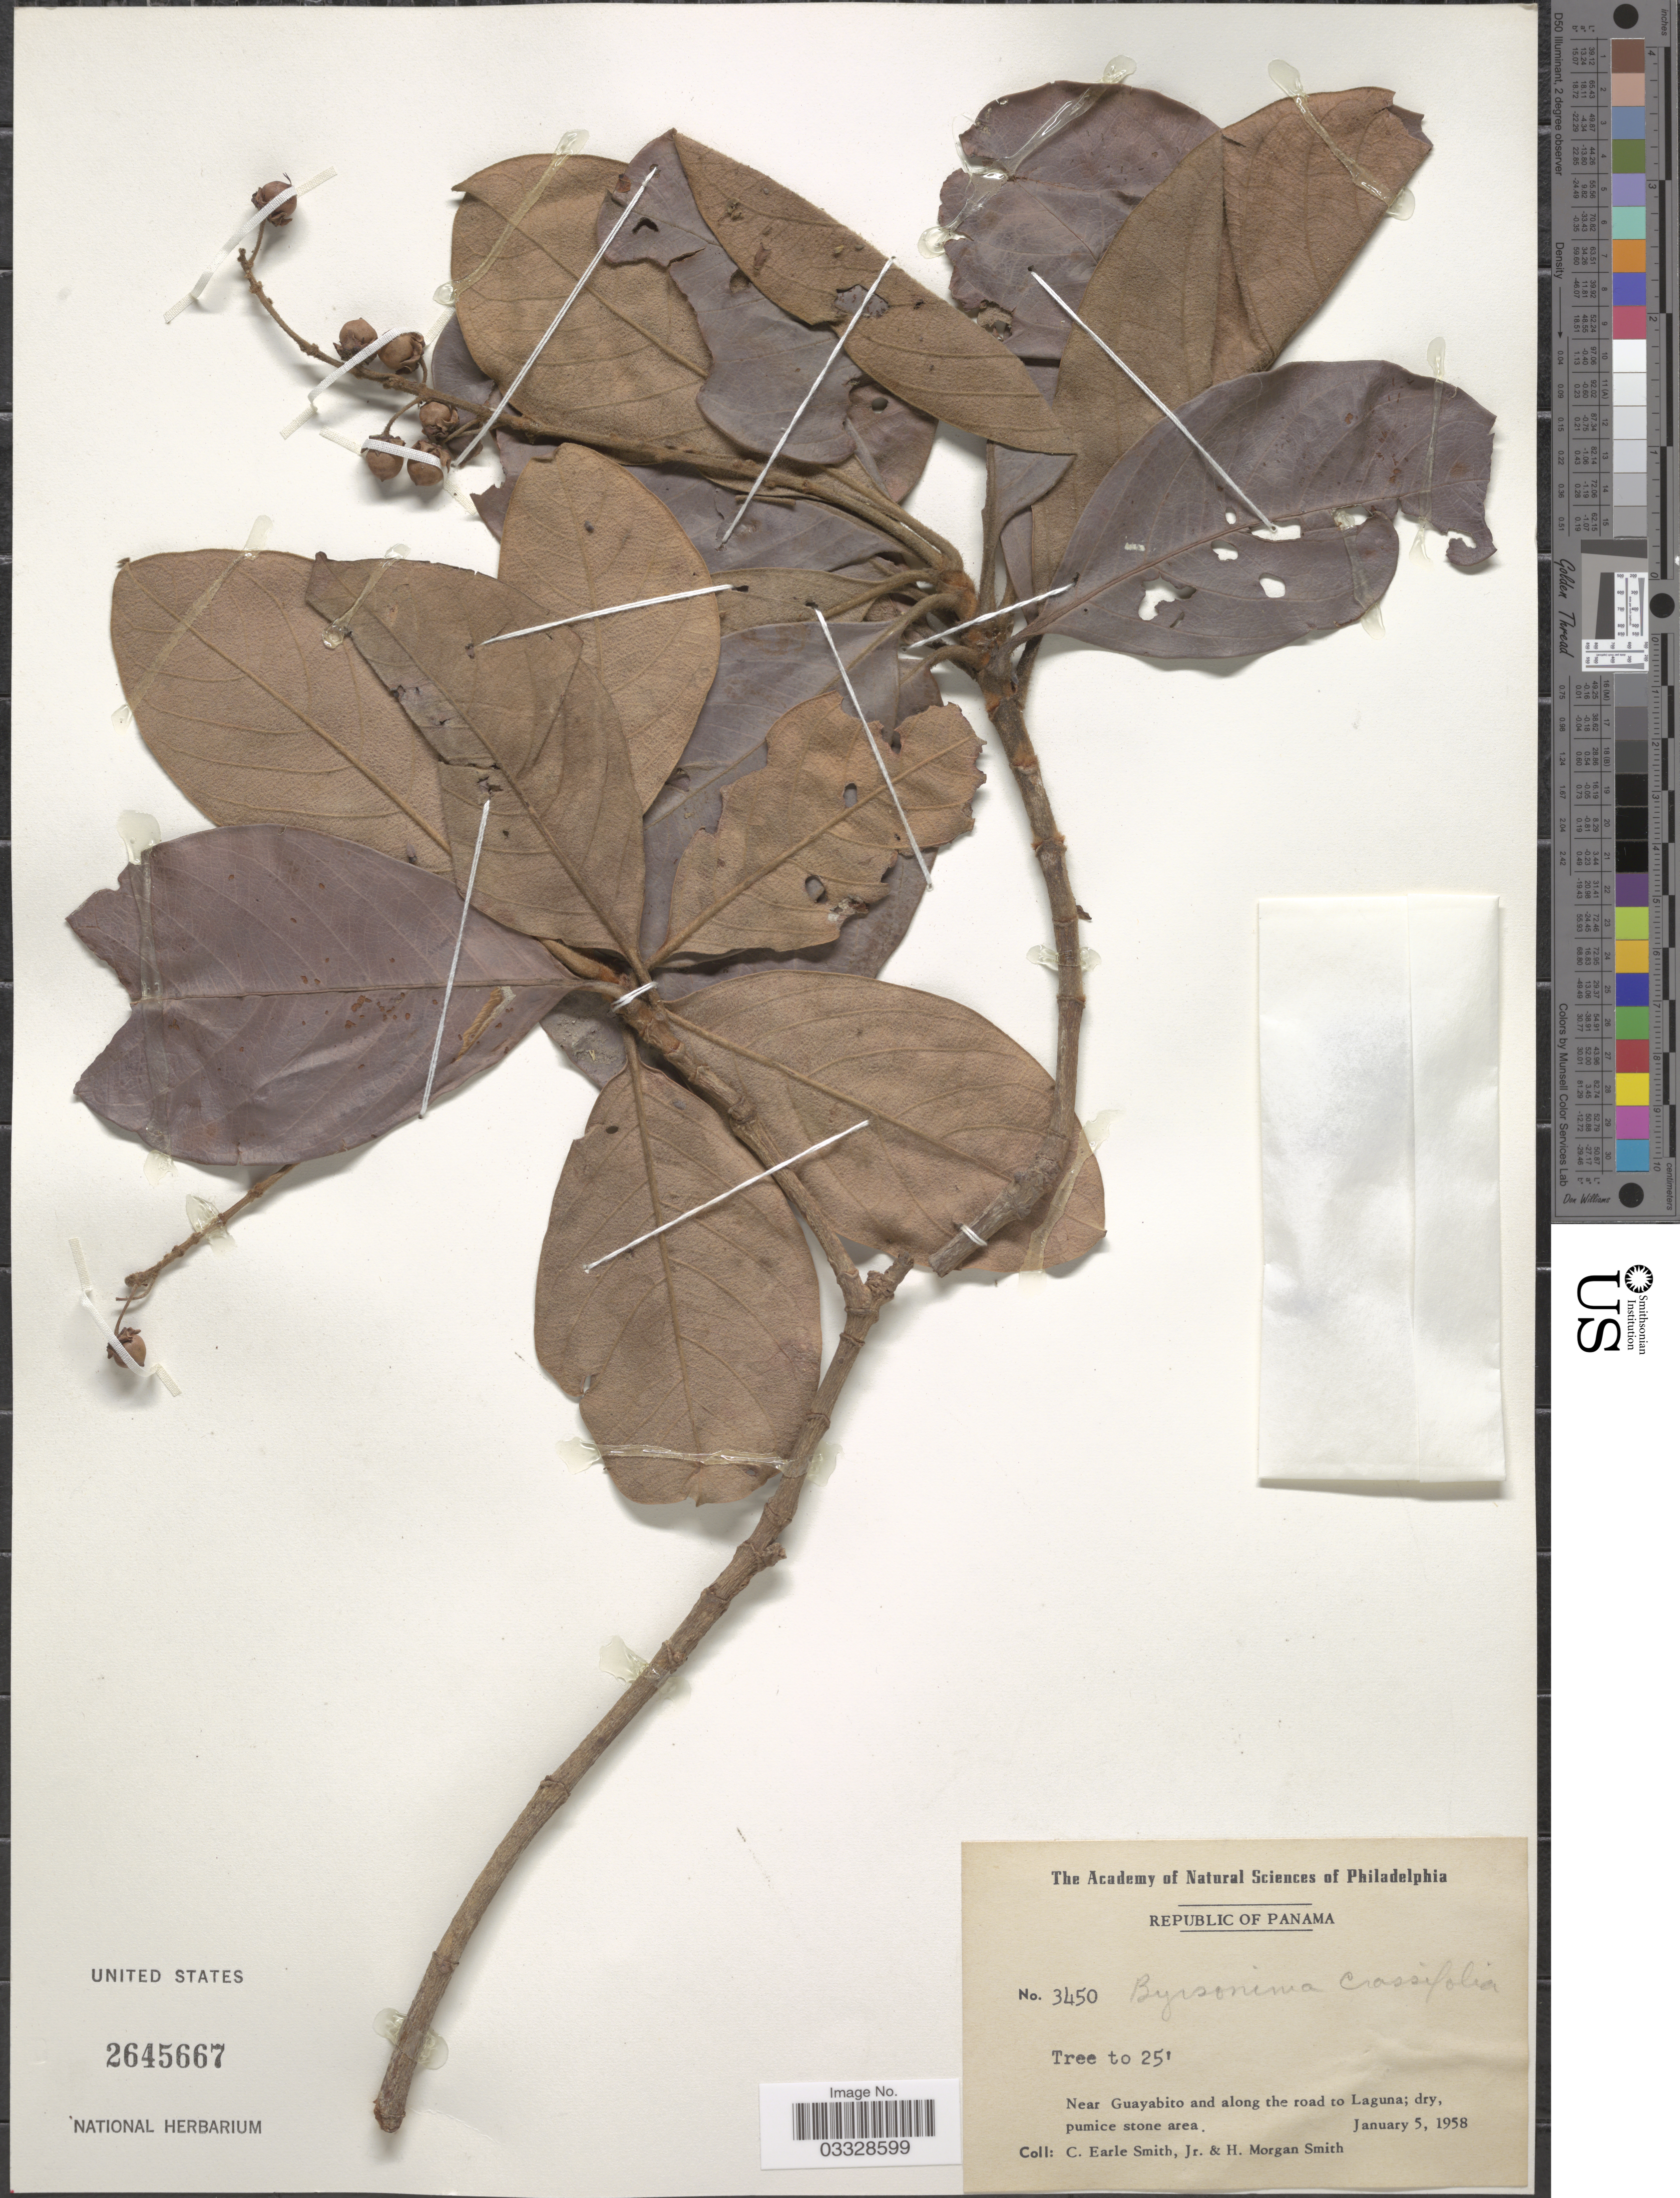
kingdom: Plantae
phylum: Tracheophyta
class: Magnoliopsida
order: Malpighiales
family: Malpighiaceae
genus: Byrsonima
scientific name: Byrsonima crassifolia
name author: (L.) Kunth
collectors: C. E. Smith Jr. & H. M. Smith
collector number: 3450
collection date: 1958-01-05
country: Panama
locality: Near Guayabito and along the road to Laguna.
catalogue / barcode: US 2645667